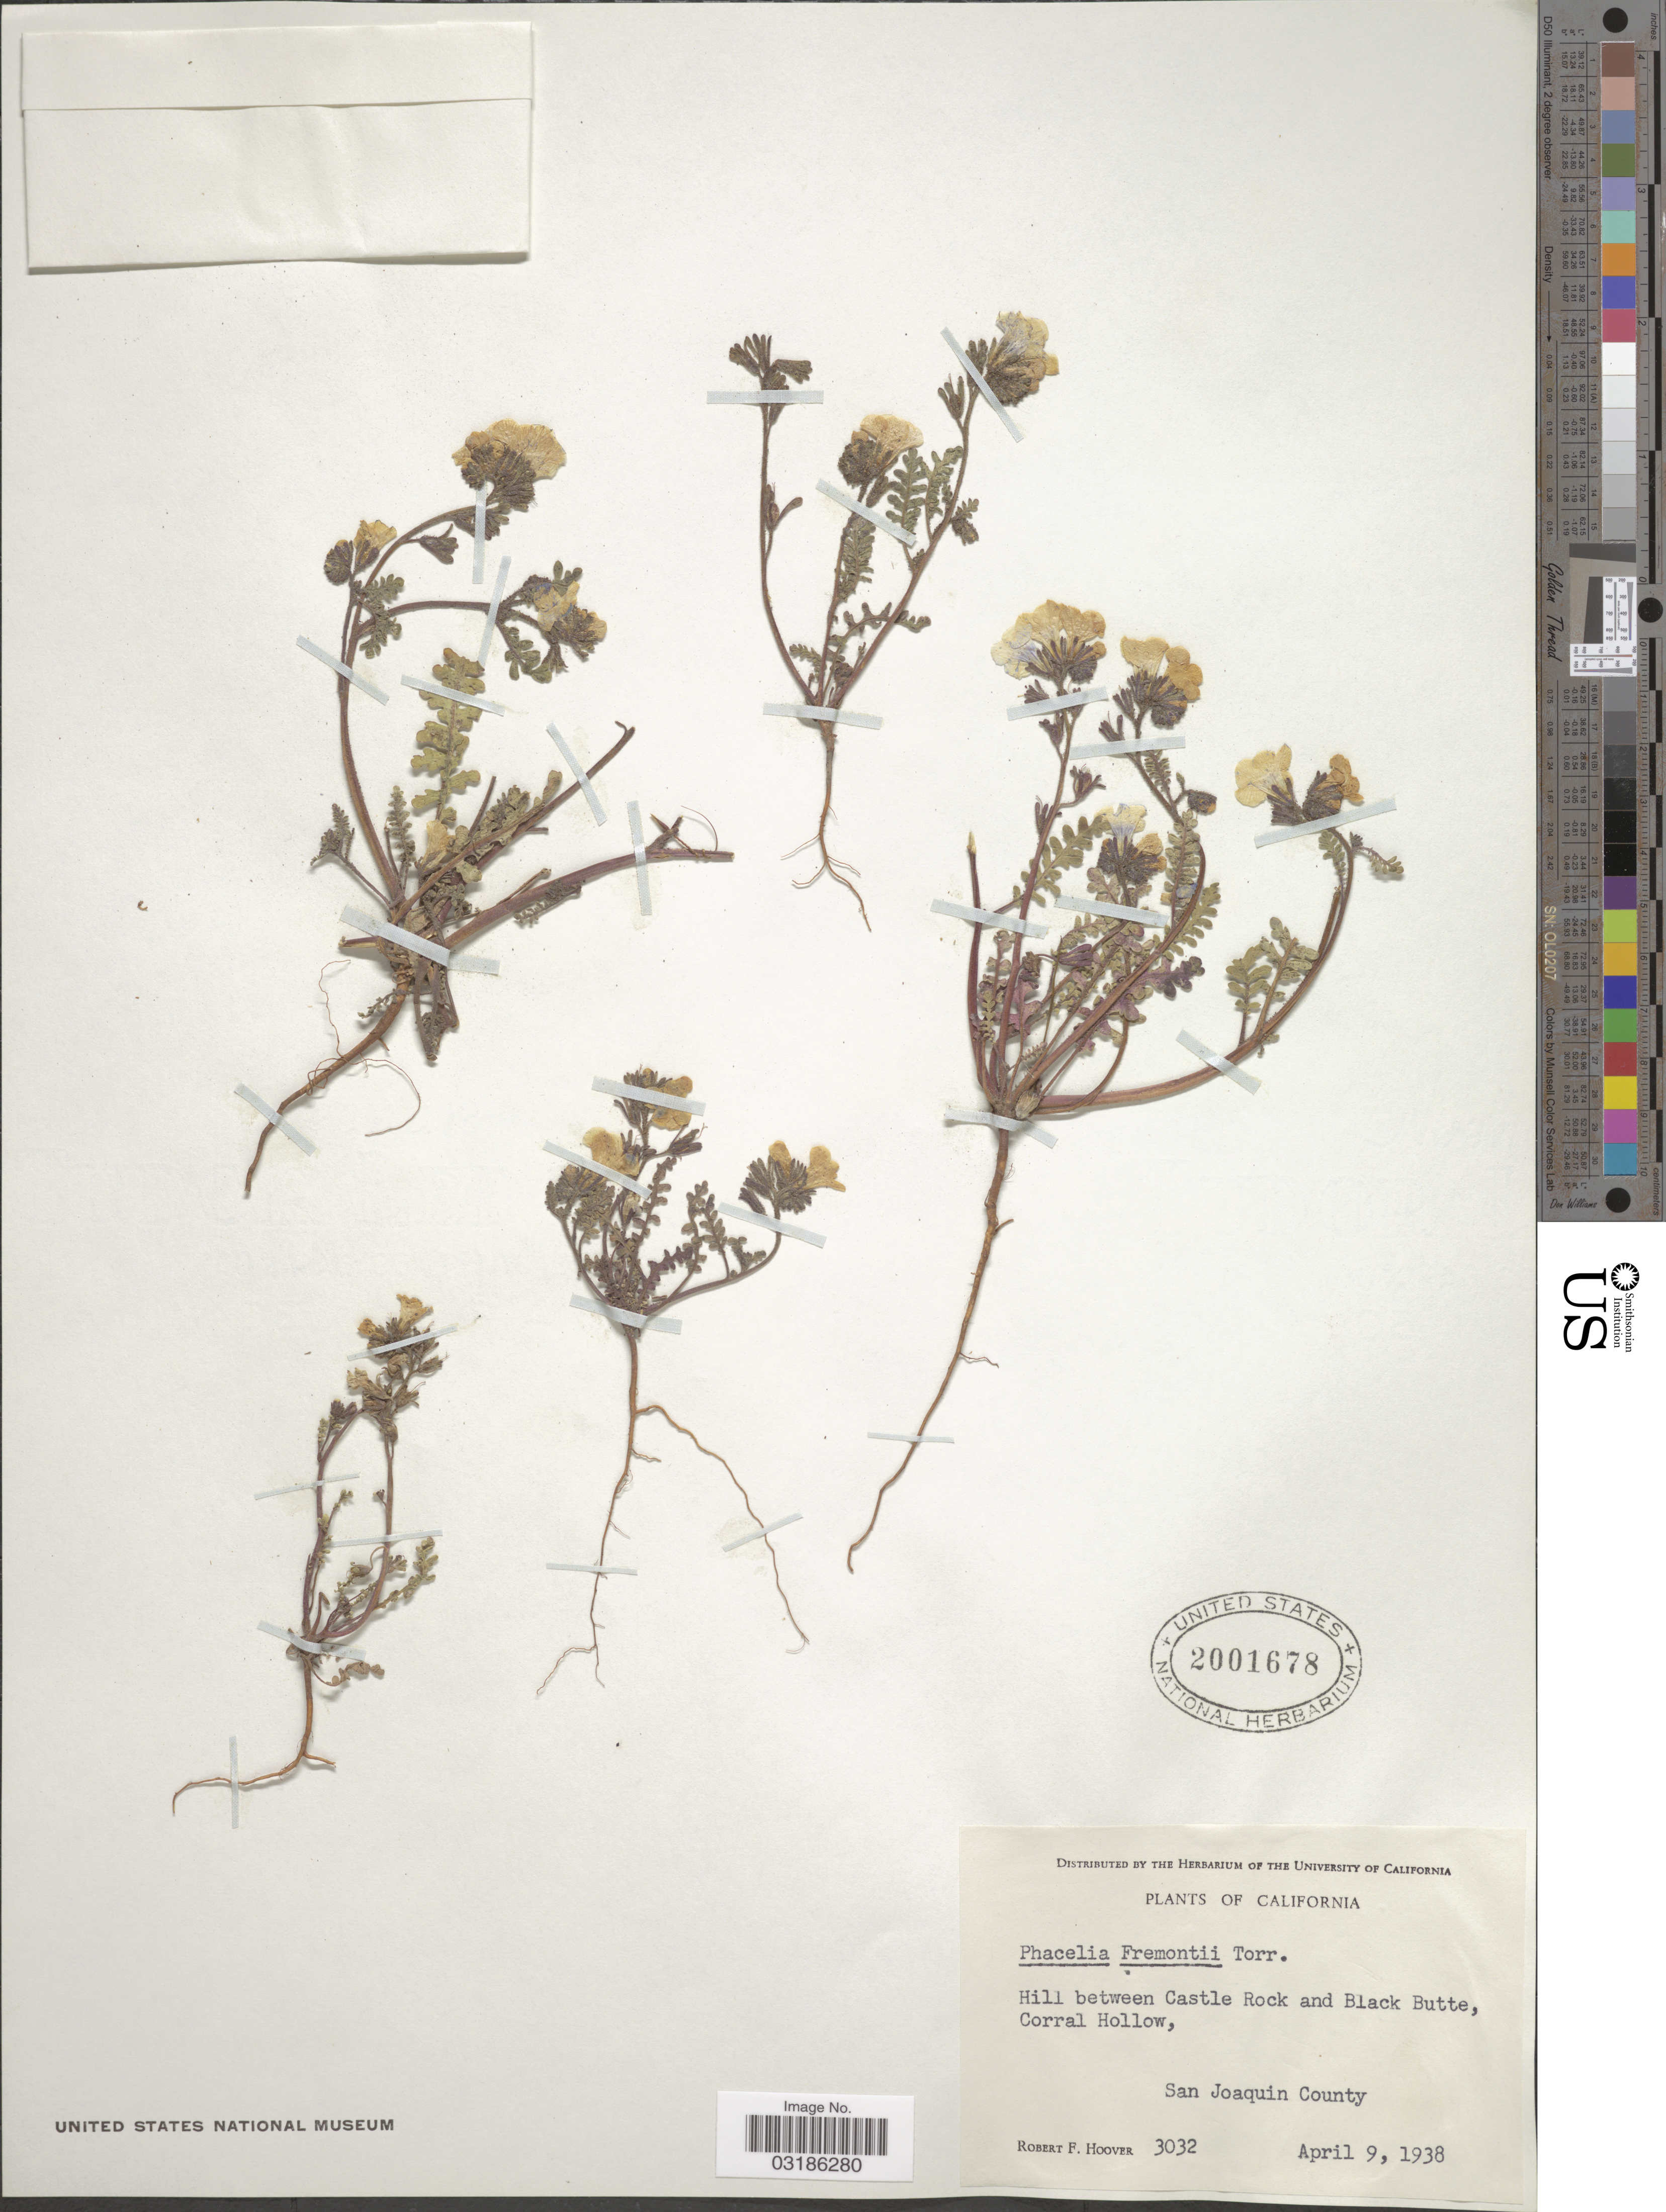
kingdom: Plantae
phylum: Tracheophyta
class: Magnoliopsida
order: Boraginales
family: Hydrophyllaceae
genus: Phacelia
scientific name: Phacelia fremontii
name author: Torr.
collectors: R. F. Hoover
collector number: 3032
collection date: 1938-04-09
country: United States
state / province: California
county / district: San Joaquin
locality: Hill between Castle Rock and Black Butte, Corral Hollow, San Joaquin County.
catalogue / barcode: US 2001678